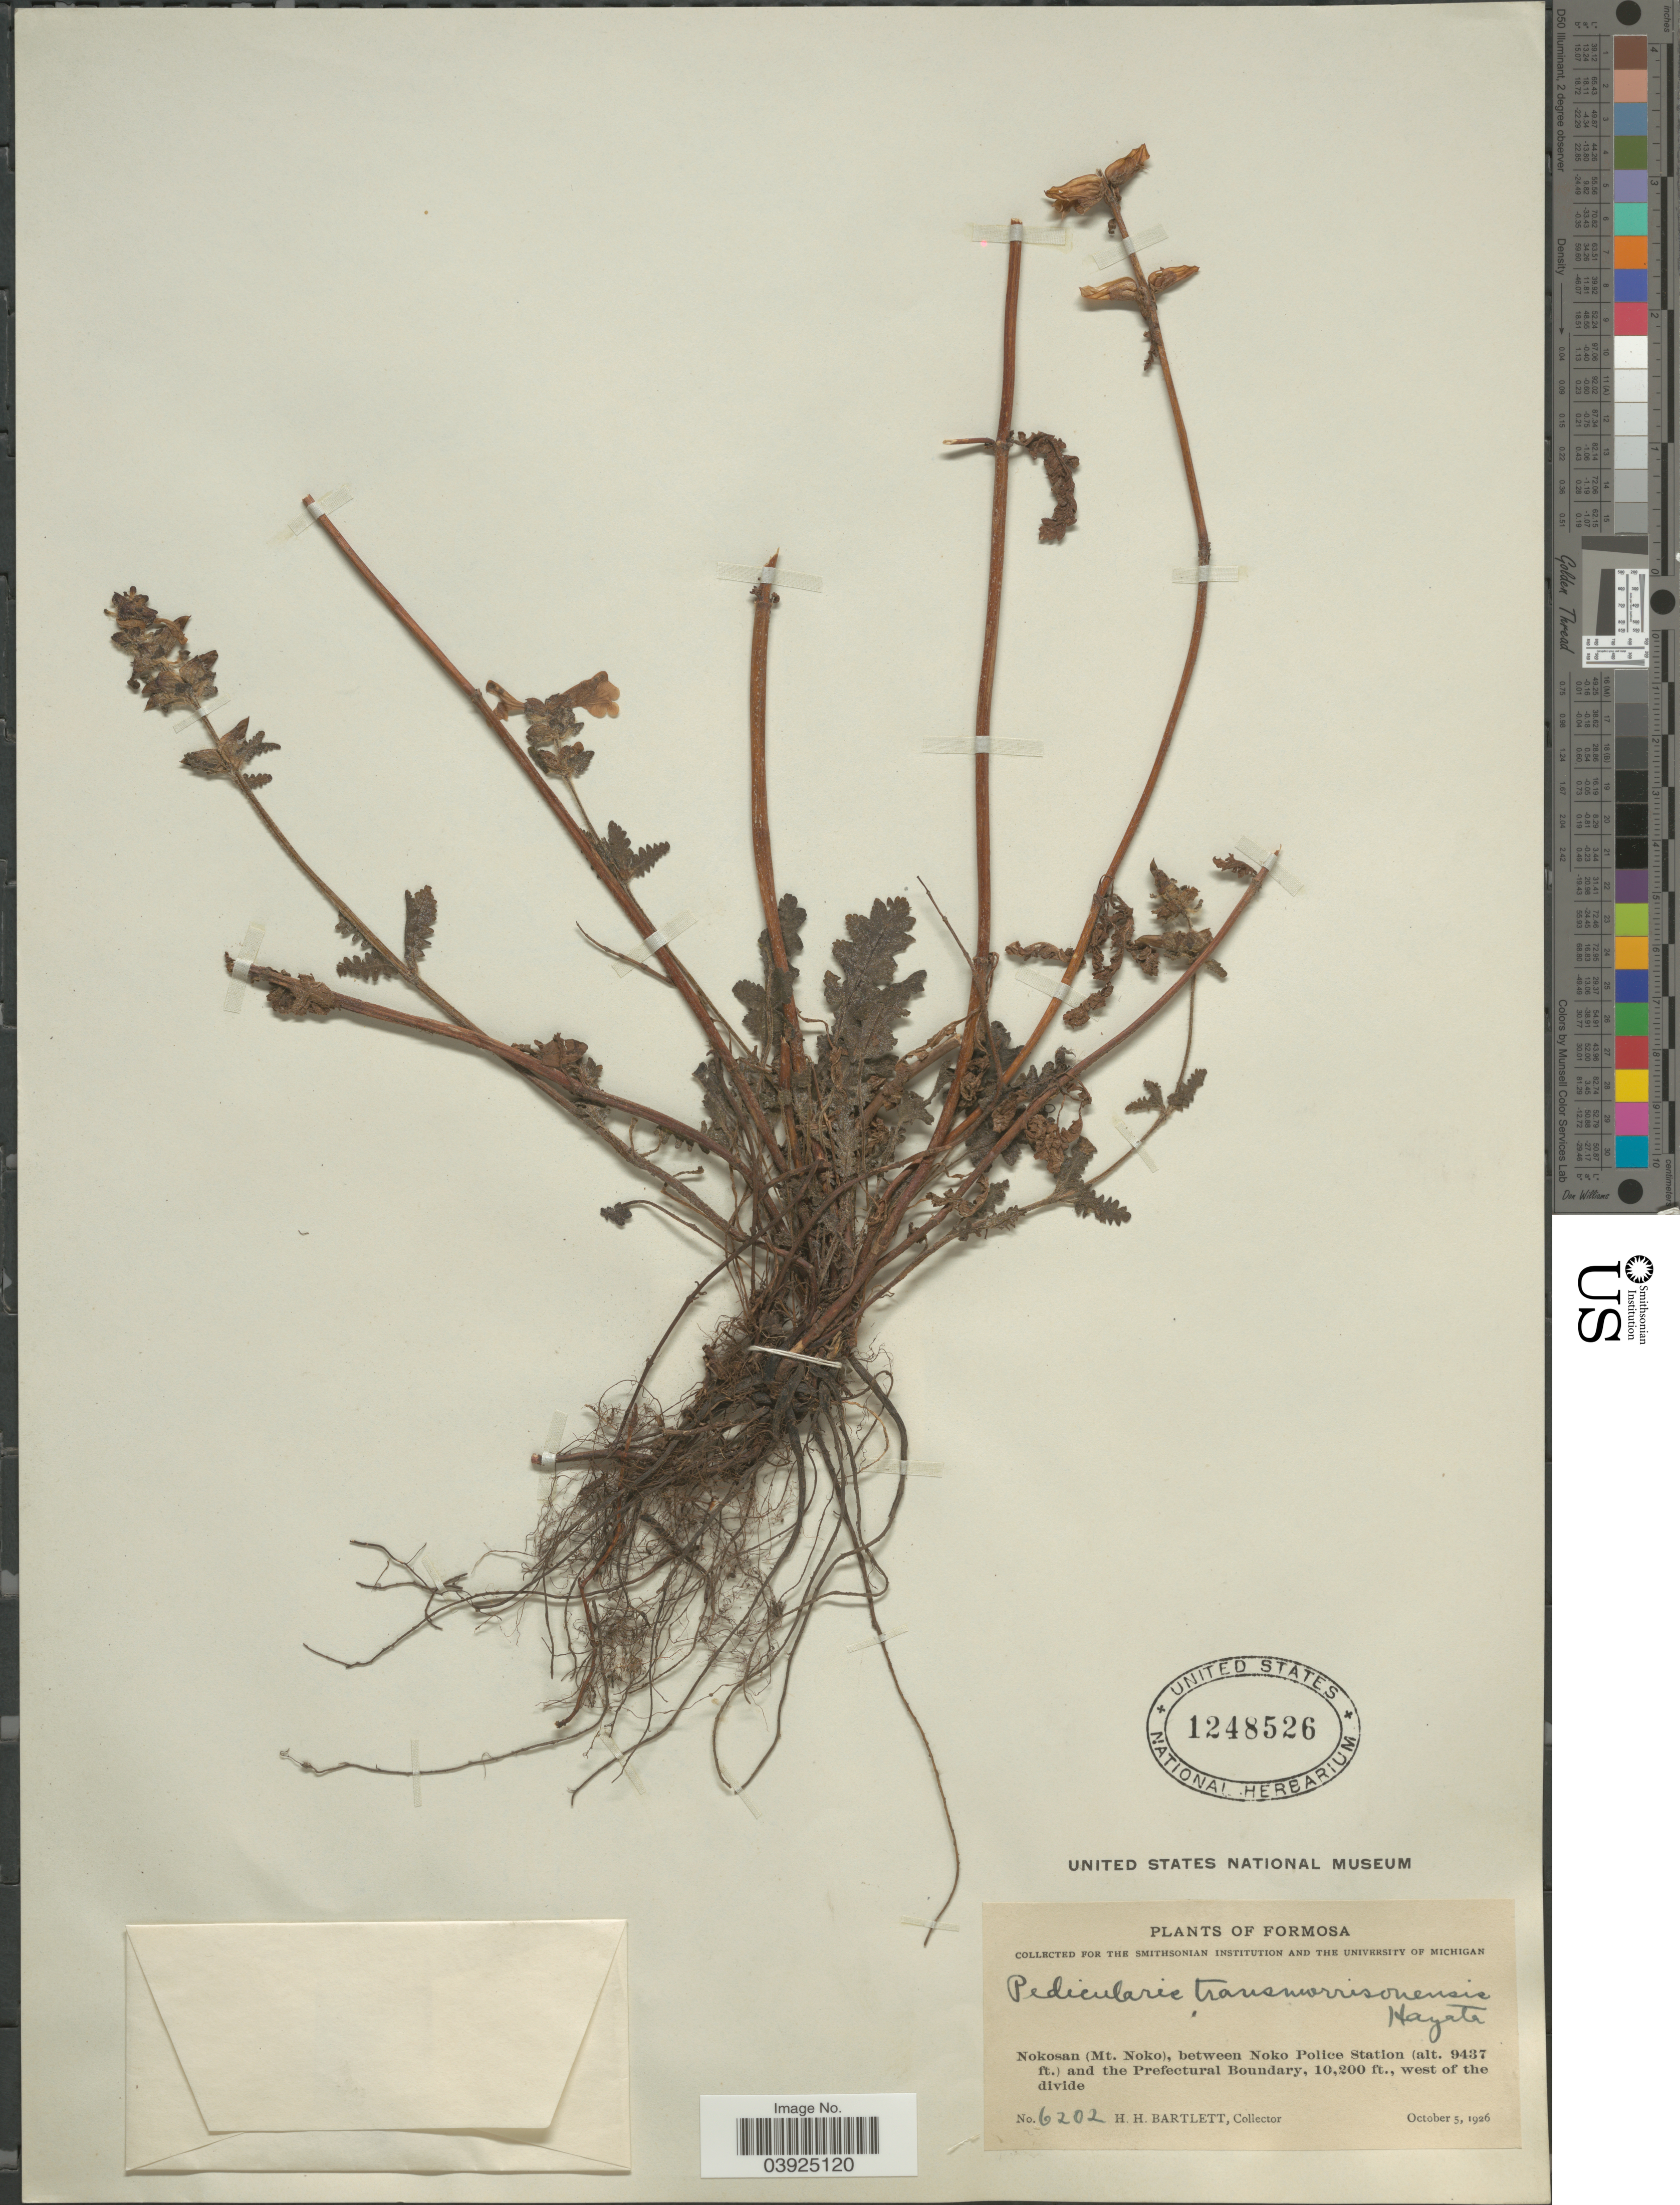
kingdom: Plantae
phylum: Tracheophyta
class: Magnoliopsida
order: Lamiales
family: Orobanchaceae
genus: Pedicularis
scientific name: Pedicularis transmorrisonensis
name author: Hayata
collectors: H. H. Bartlett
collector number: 6202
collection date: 1926-10-05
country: Taiwan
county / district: Hualien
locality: Formosa. Nokosan (Mt. Noko), between Noko Police Station and the Prefectural Boundary, west of the divide.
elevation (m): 3109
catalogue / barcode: US 1248526